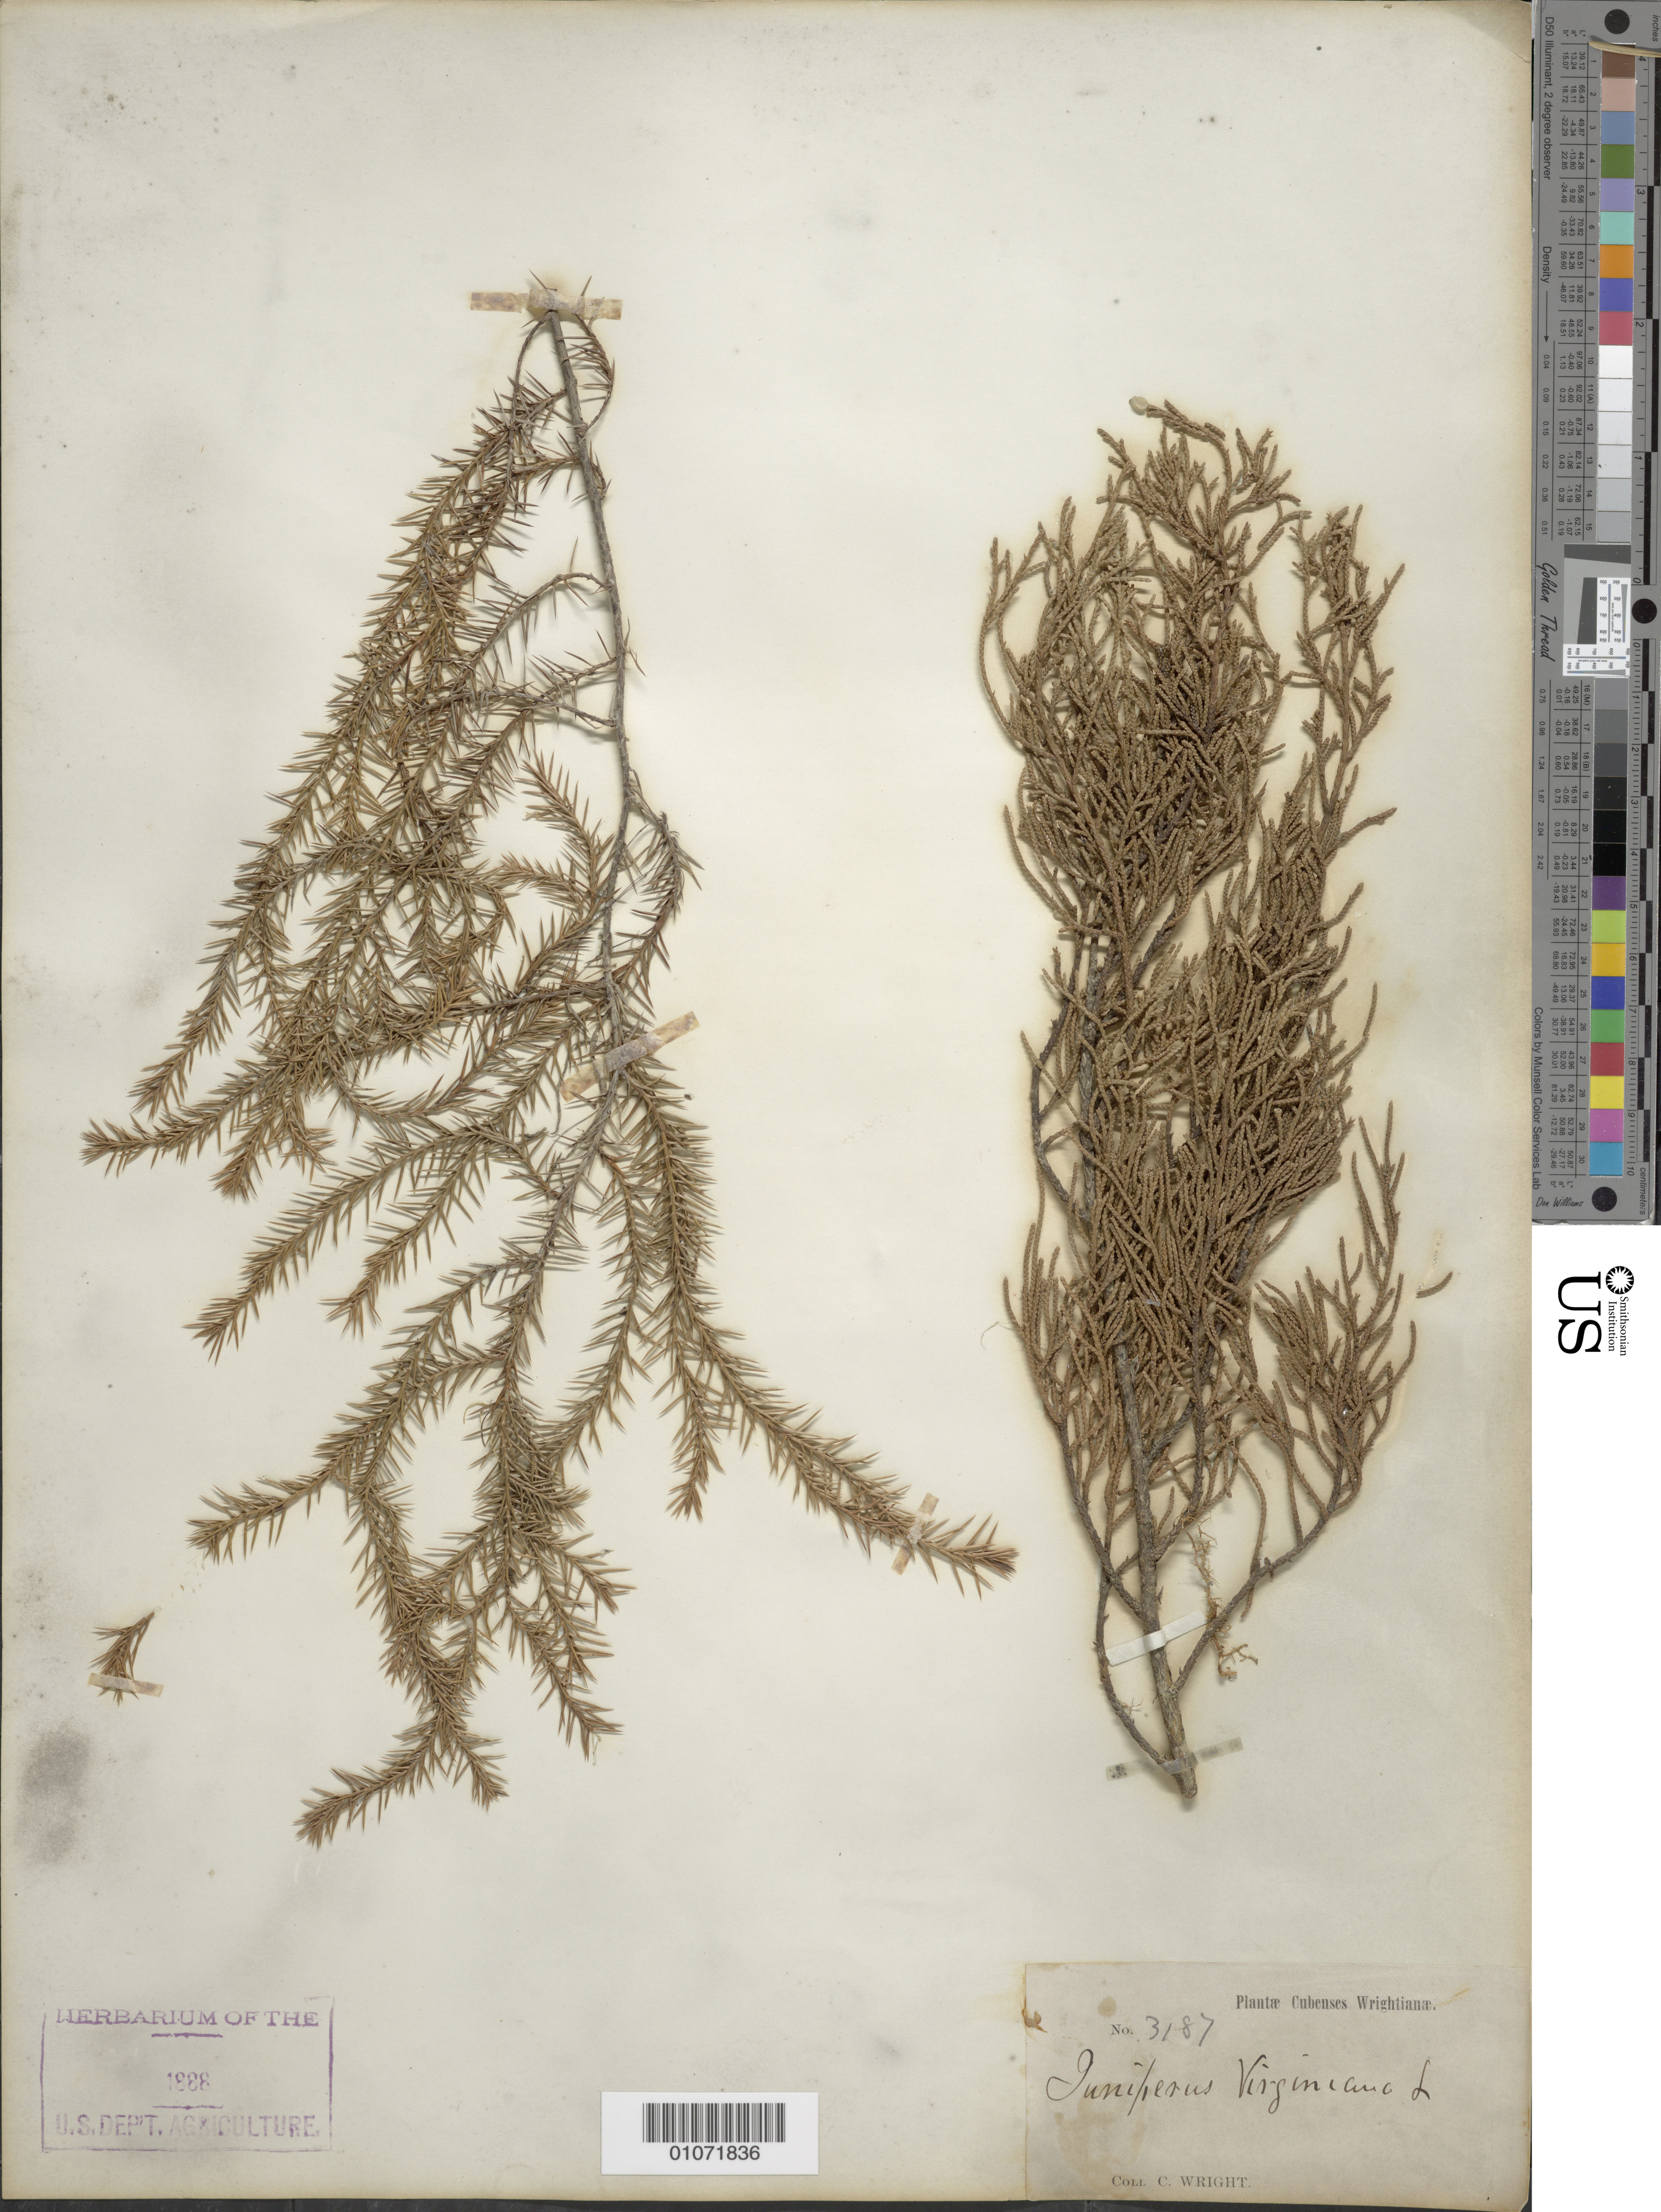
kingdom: Plantae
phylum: Tracheophyta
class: Pinopsida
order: Pinales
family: Cupressaceae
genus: Juniperus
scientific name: Juniperus lucayana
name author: Britton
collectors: C. Wright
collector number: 3187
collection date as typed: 1800 to 1899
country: Cuba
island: Cuba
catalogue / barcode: US 1888